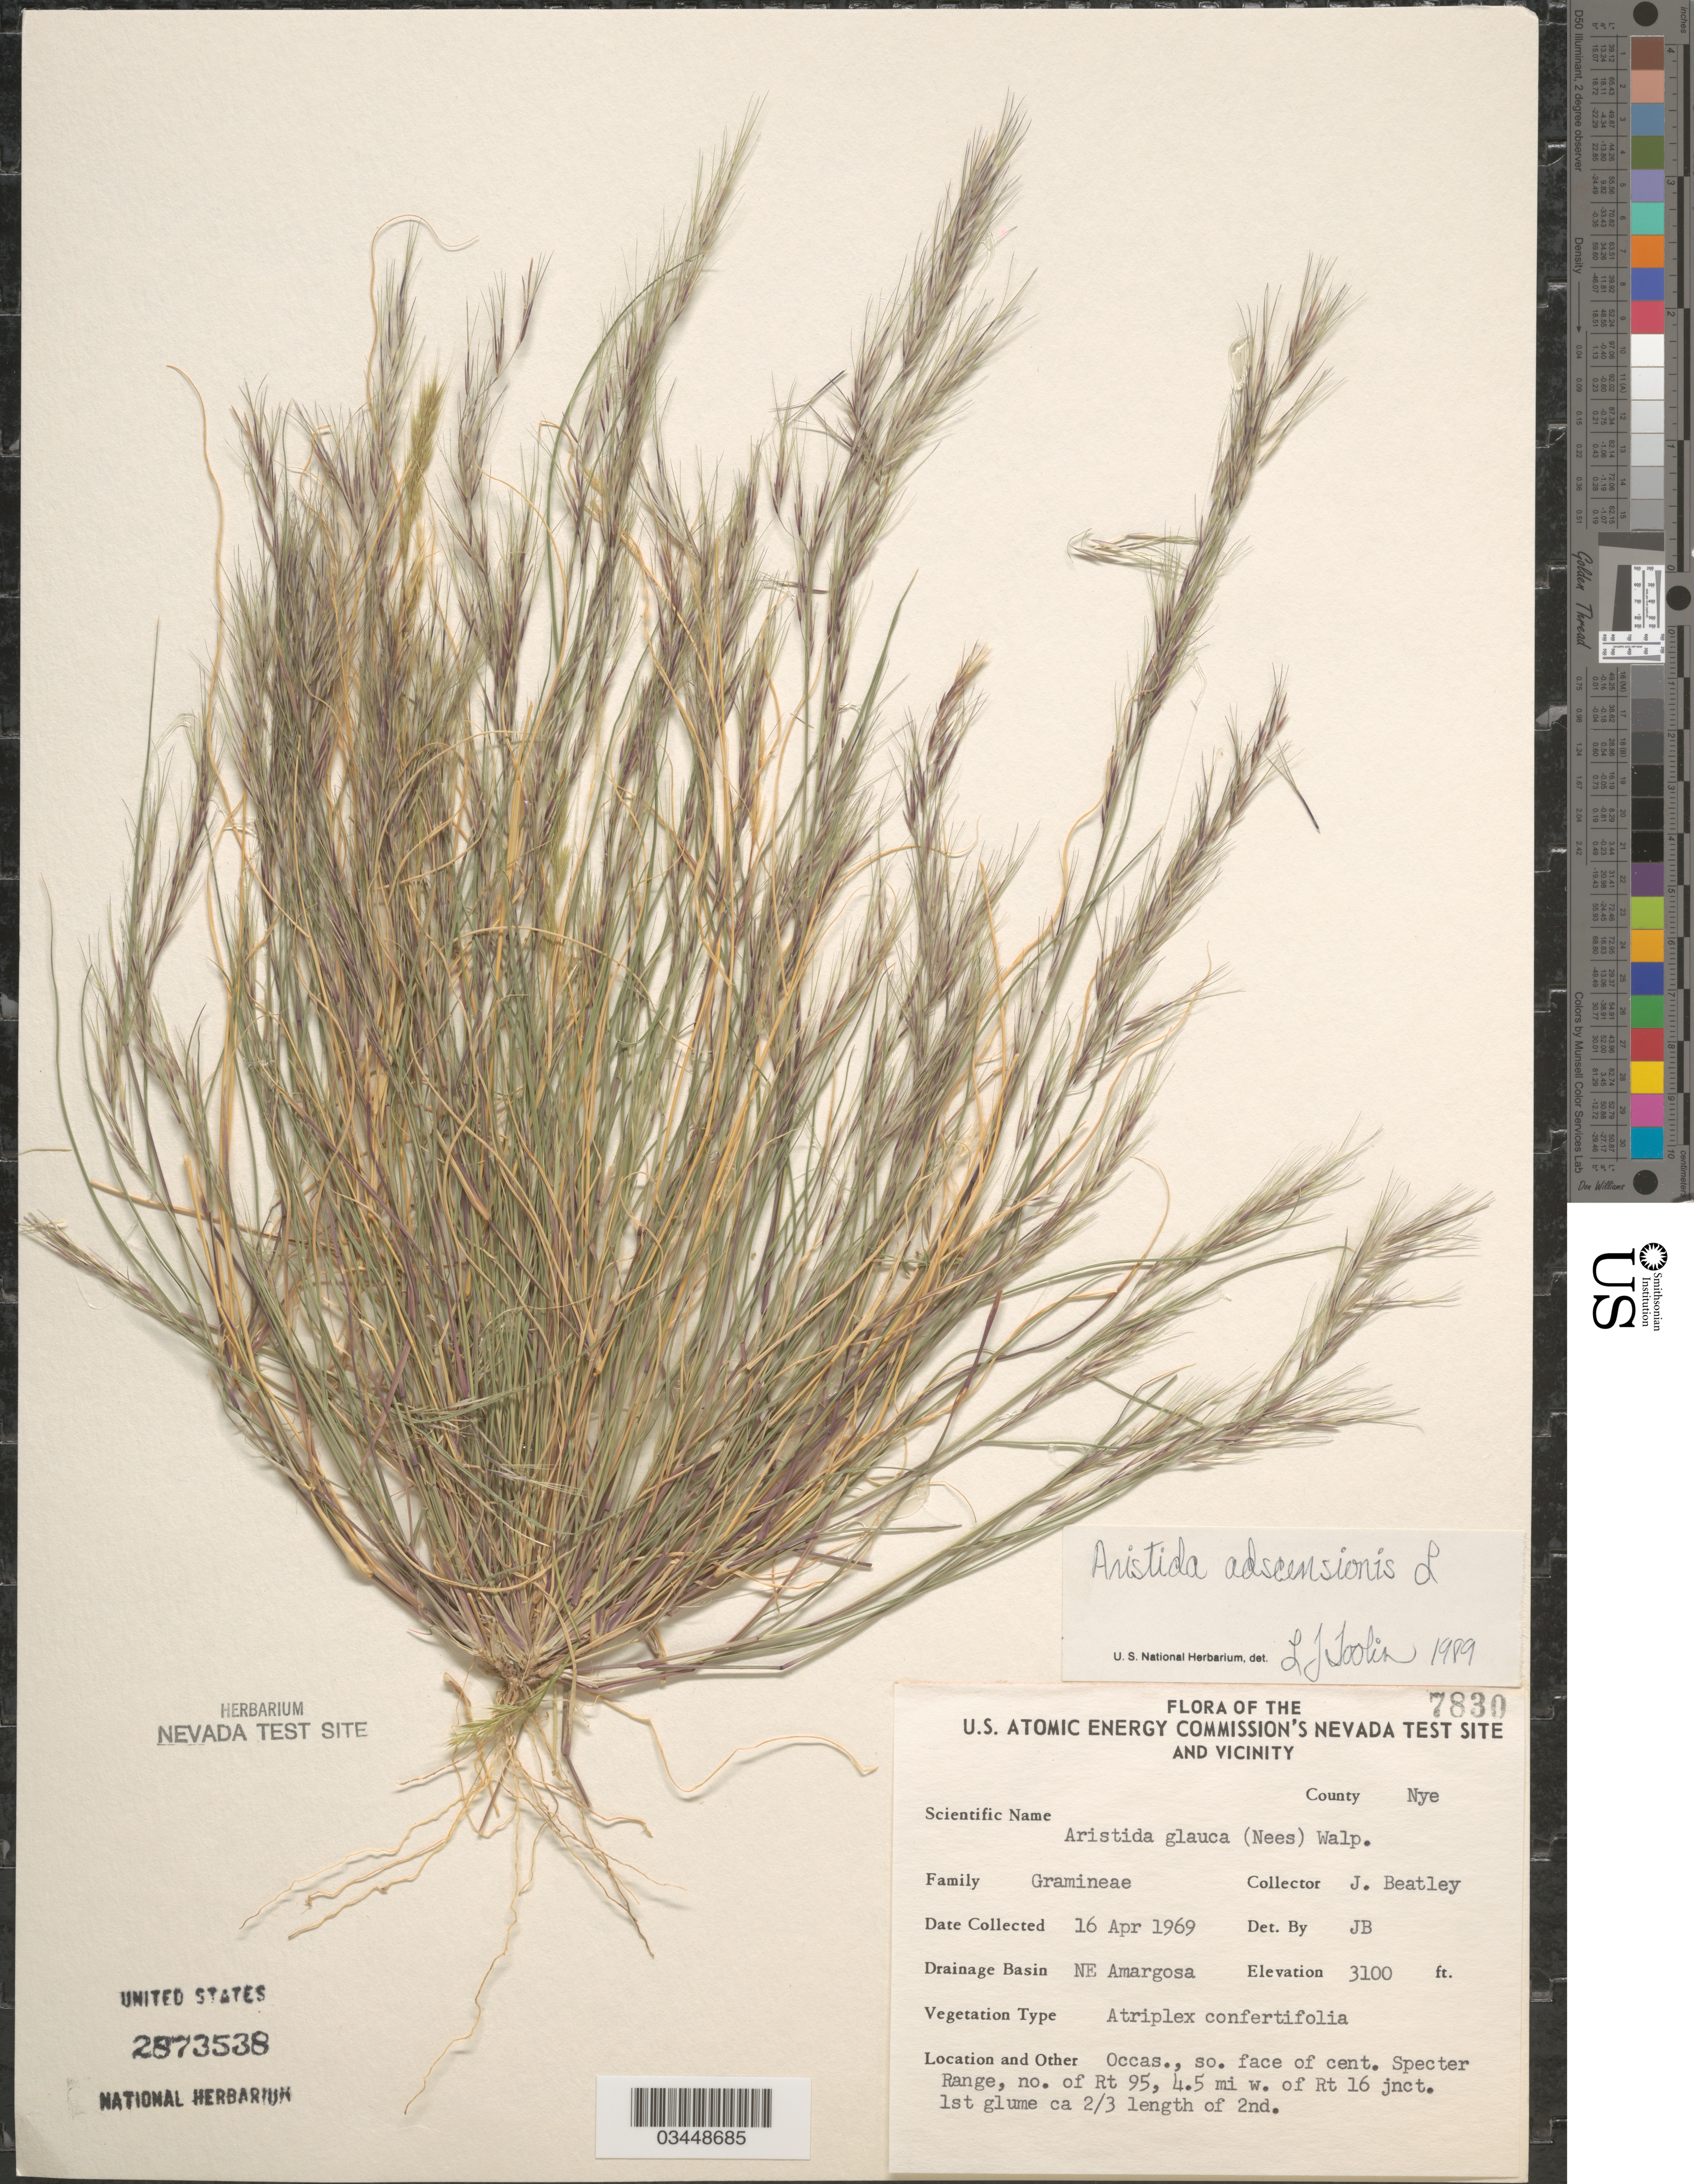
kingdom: Plantae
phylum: Tracheophyta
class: Liliopsida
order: Poales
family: Poaceae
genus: Aristida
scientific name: Aristida adscensionis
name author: L.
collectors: J. C. Beatley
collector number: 7830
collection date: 1969-04-16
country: United States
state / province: Nevada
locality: The U.S. Atomic Energy Commission's Nevada Test Site and Vicinity. County Nye. Drainage Basin NE Amargosa. Occas., so. face of cent. Specter Range, no. of Rt 95, 4.5 mi w. of Rt 16 jnct. 1st glume ca 2/3 length of 2nd.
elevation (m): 945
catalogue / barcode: US 2873538